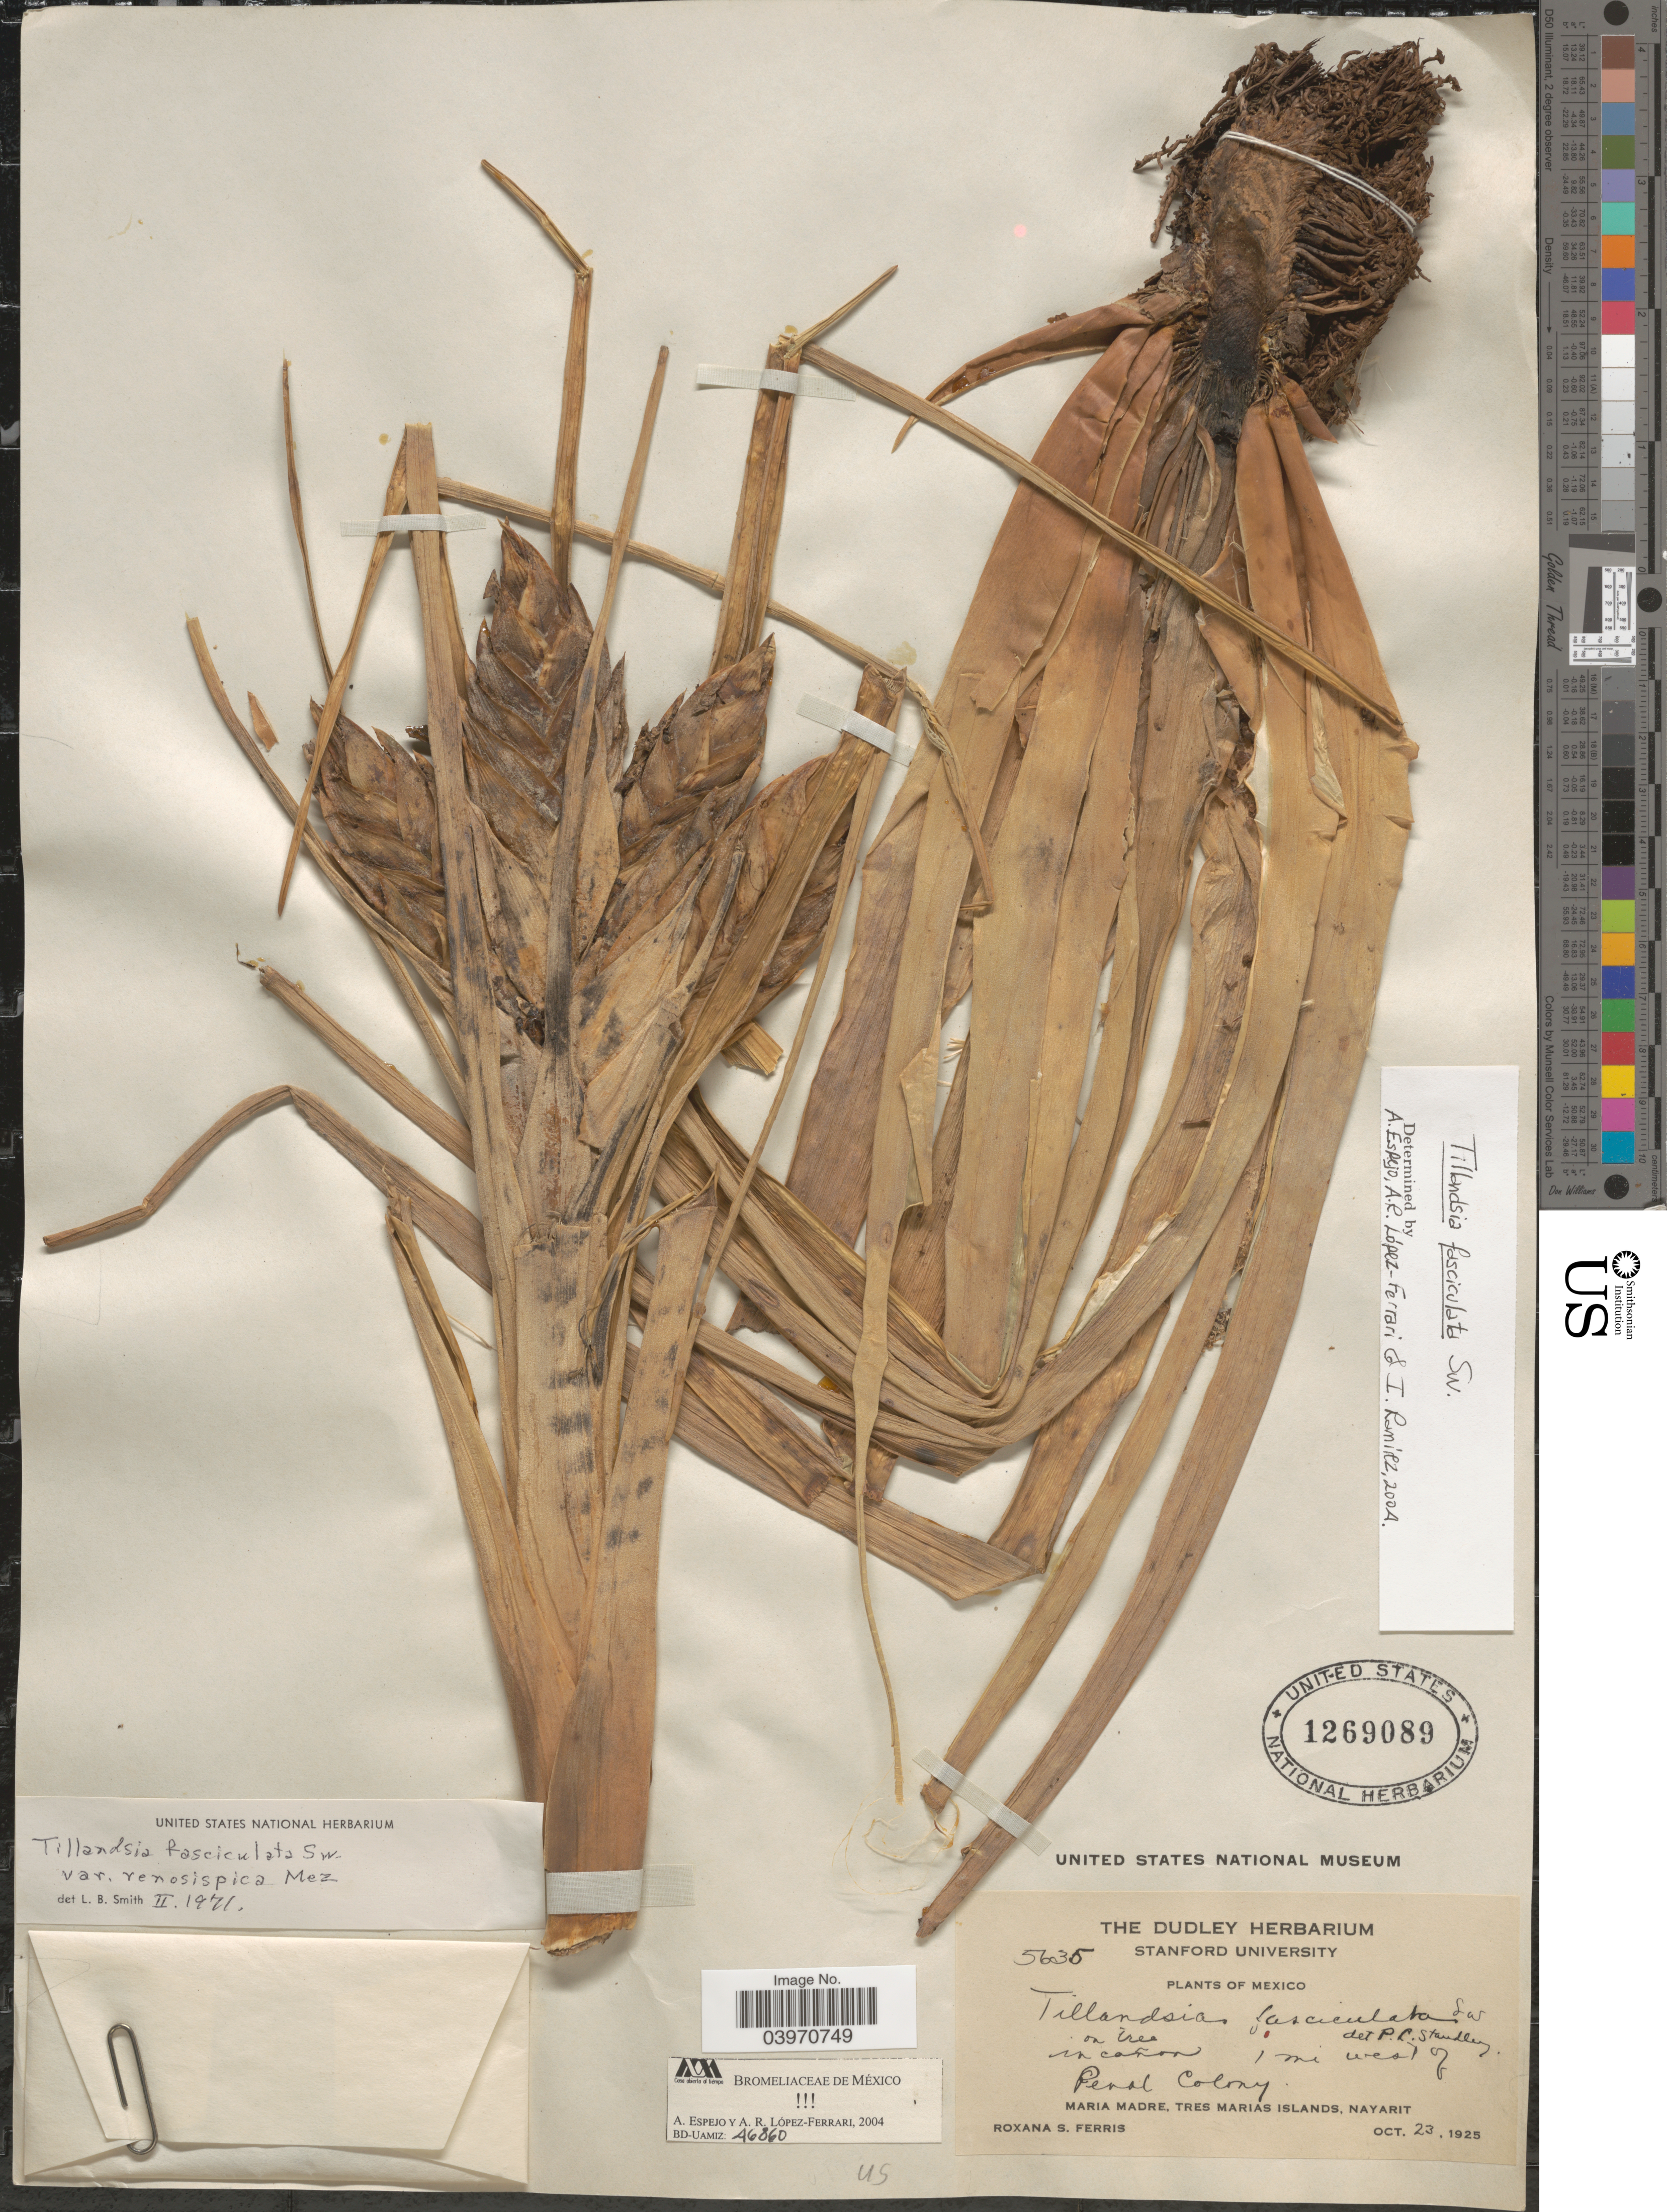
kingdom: Plantae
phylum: Tracheophyta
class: Liliopsida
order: Poales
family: Bromeliaceae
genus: Tillandsia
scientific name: Tillandsia fasciculata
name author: Sw.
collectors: R. S. Ferris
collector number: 5635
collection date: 1925-10-23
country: Mexico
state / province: Nayarit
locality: In cañon 1 mi west of Penal Colony. Maria Madre, Tres Marias Islands.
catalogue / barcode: US 1269089